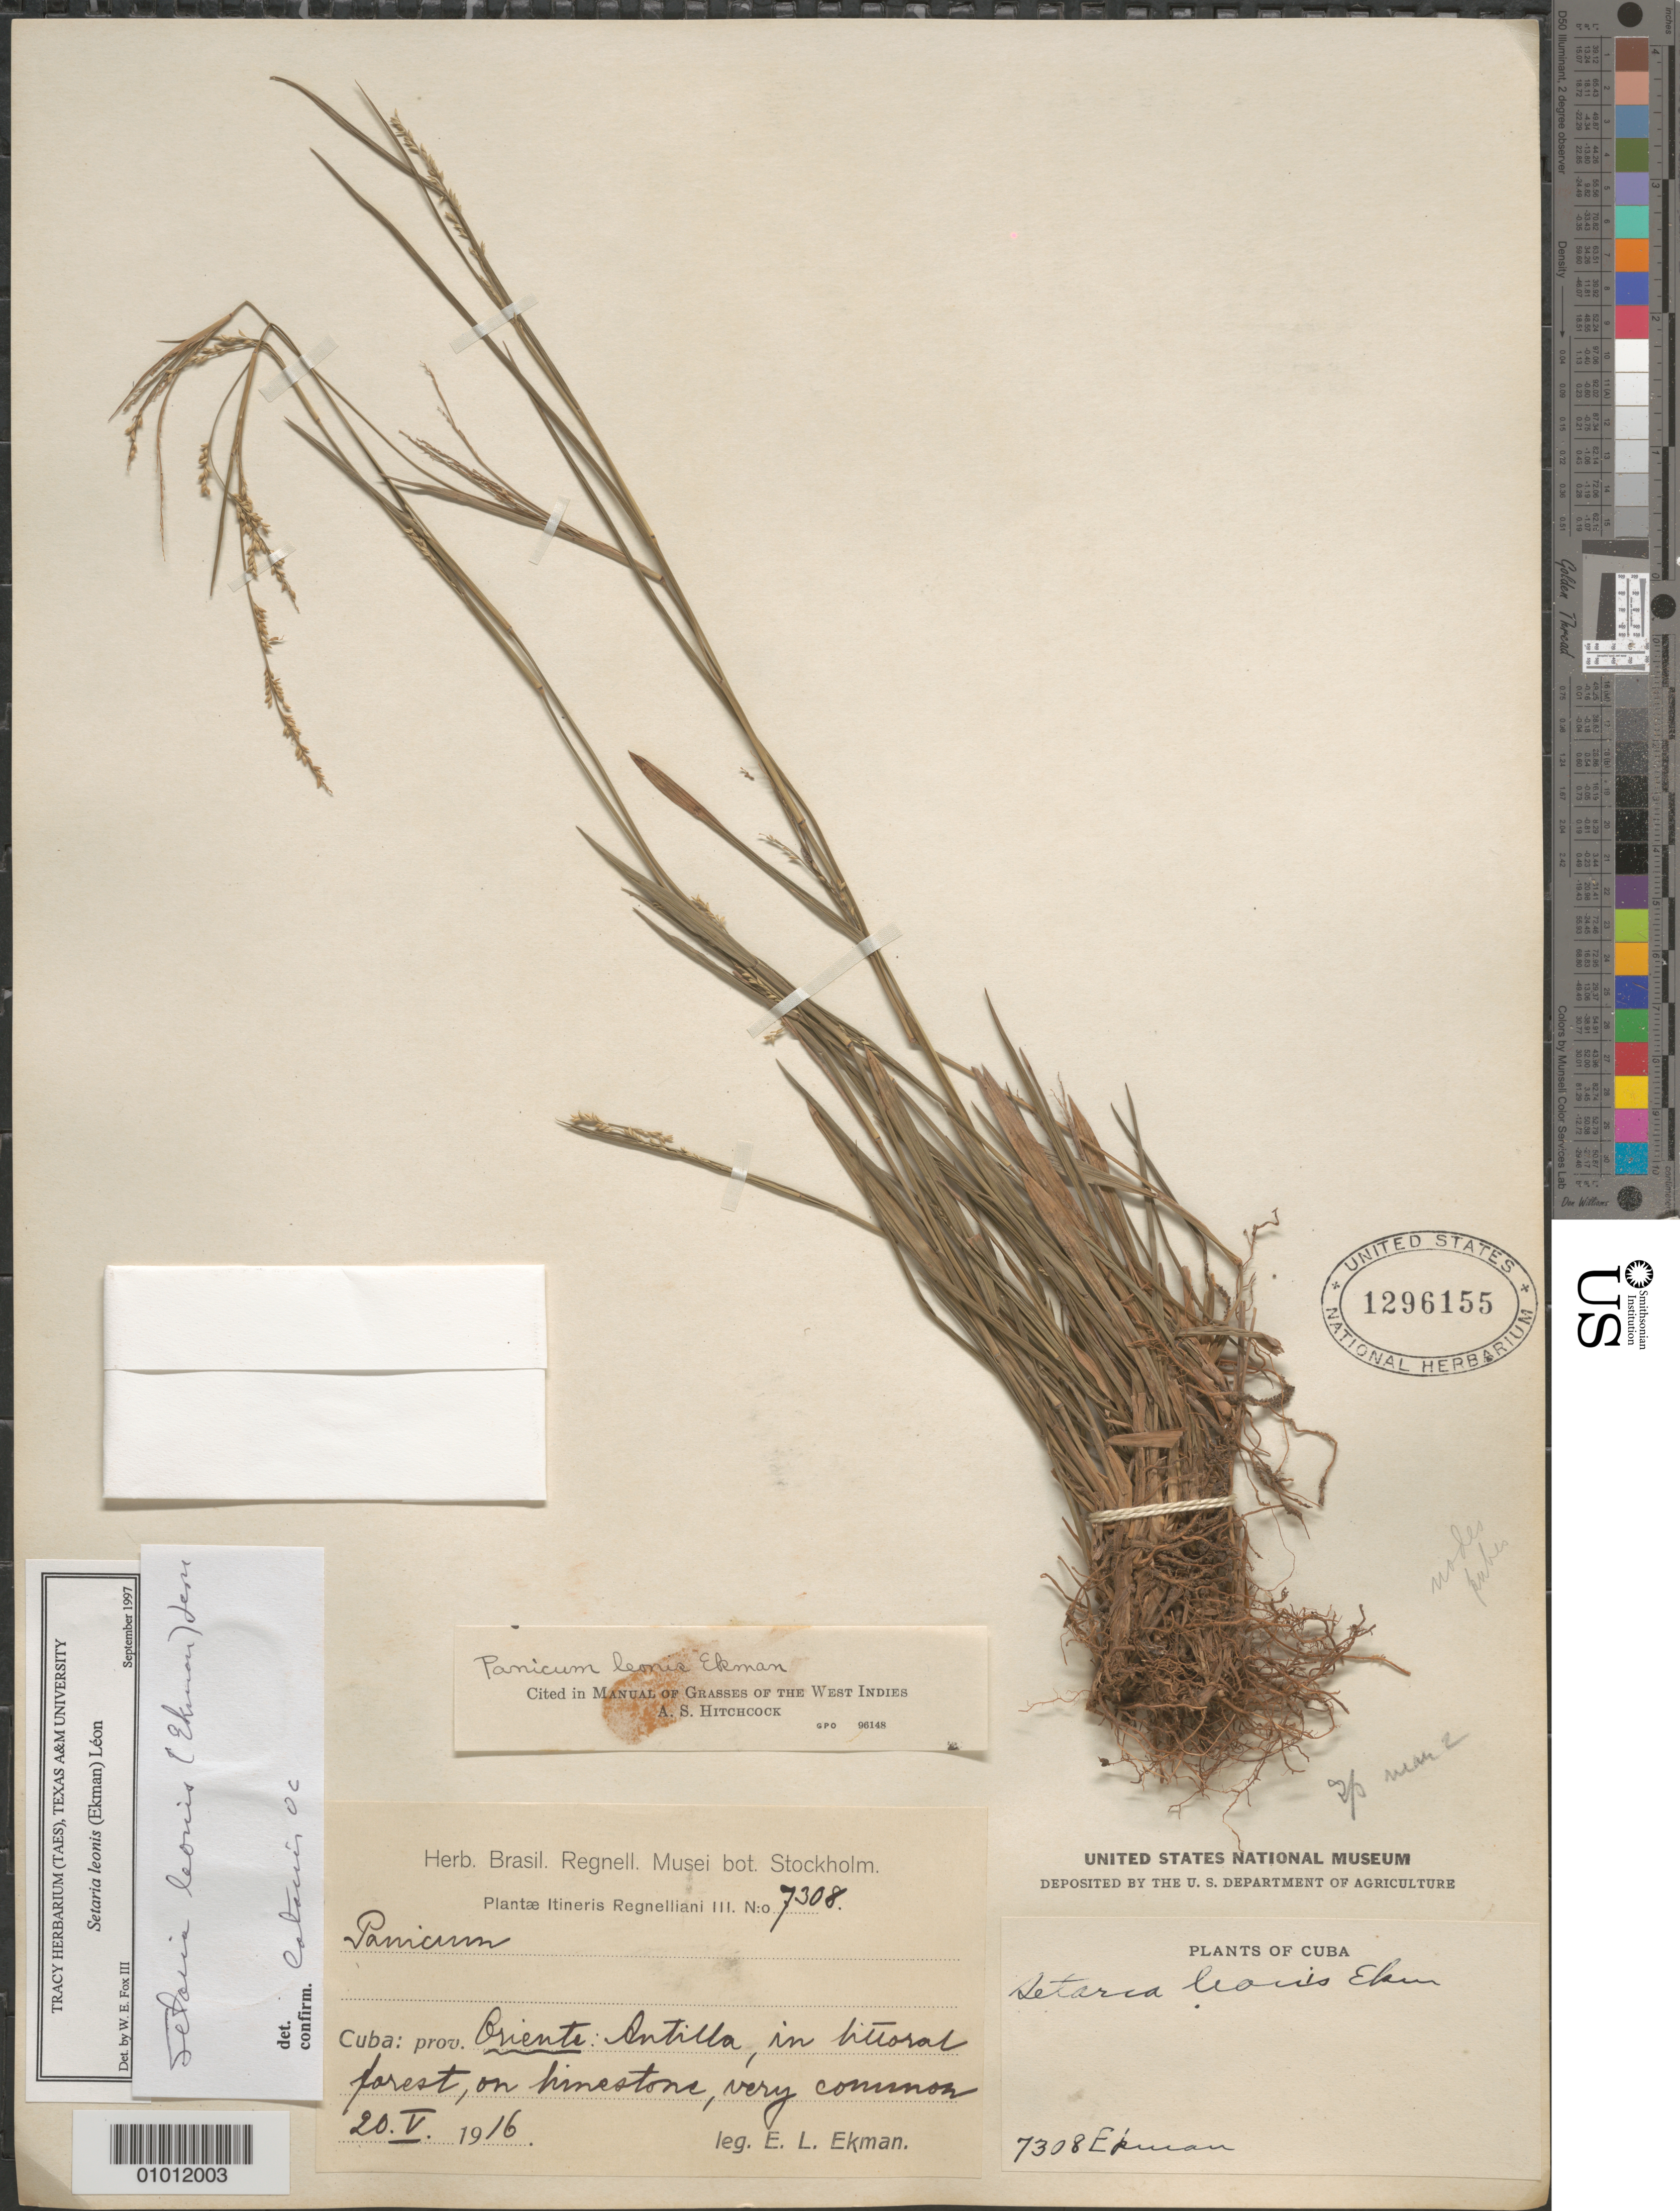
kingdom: Plantae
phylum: Tracheophyta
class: Liliopsida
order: Poales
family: Poaceae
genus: Setaria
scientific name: Setaria leonis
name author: (Ekman) León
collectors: E. L. Ekman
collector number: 7308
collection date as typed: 20 May 1916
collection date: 1916-05-20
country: Cuba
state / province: Oriente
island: Cuba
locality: Antilla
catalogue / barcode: US 1296155